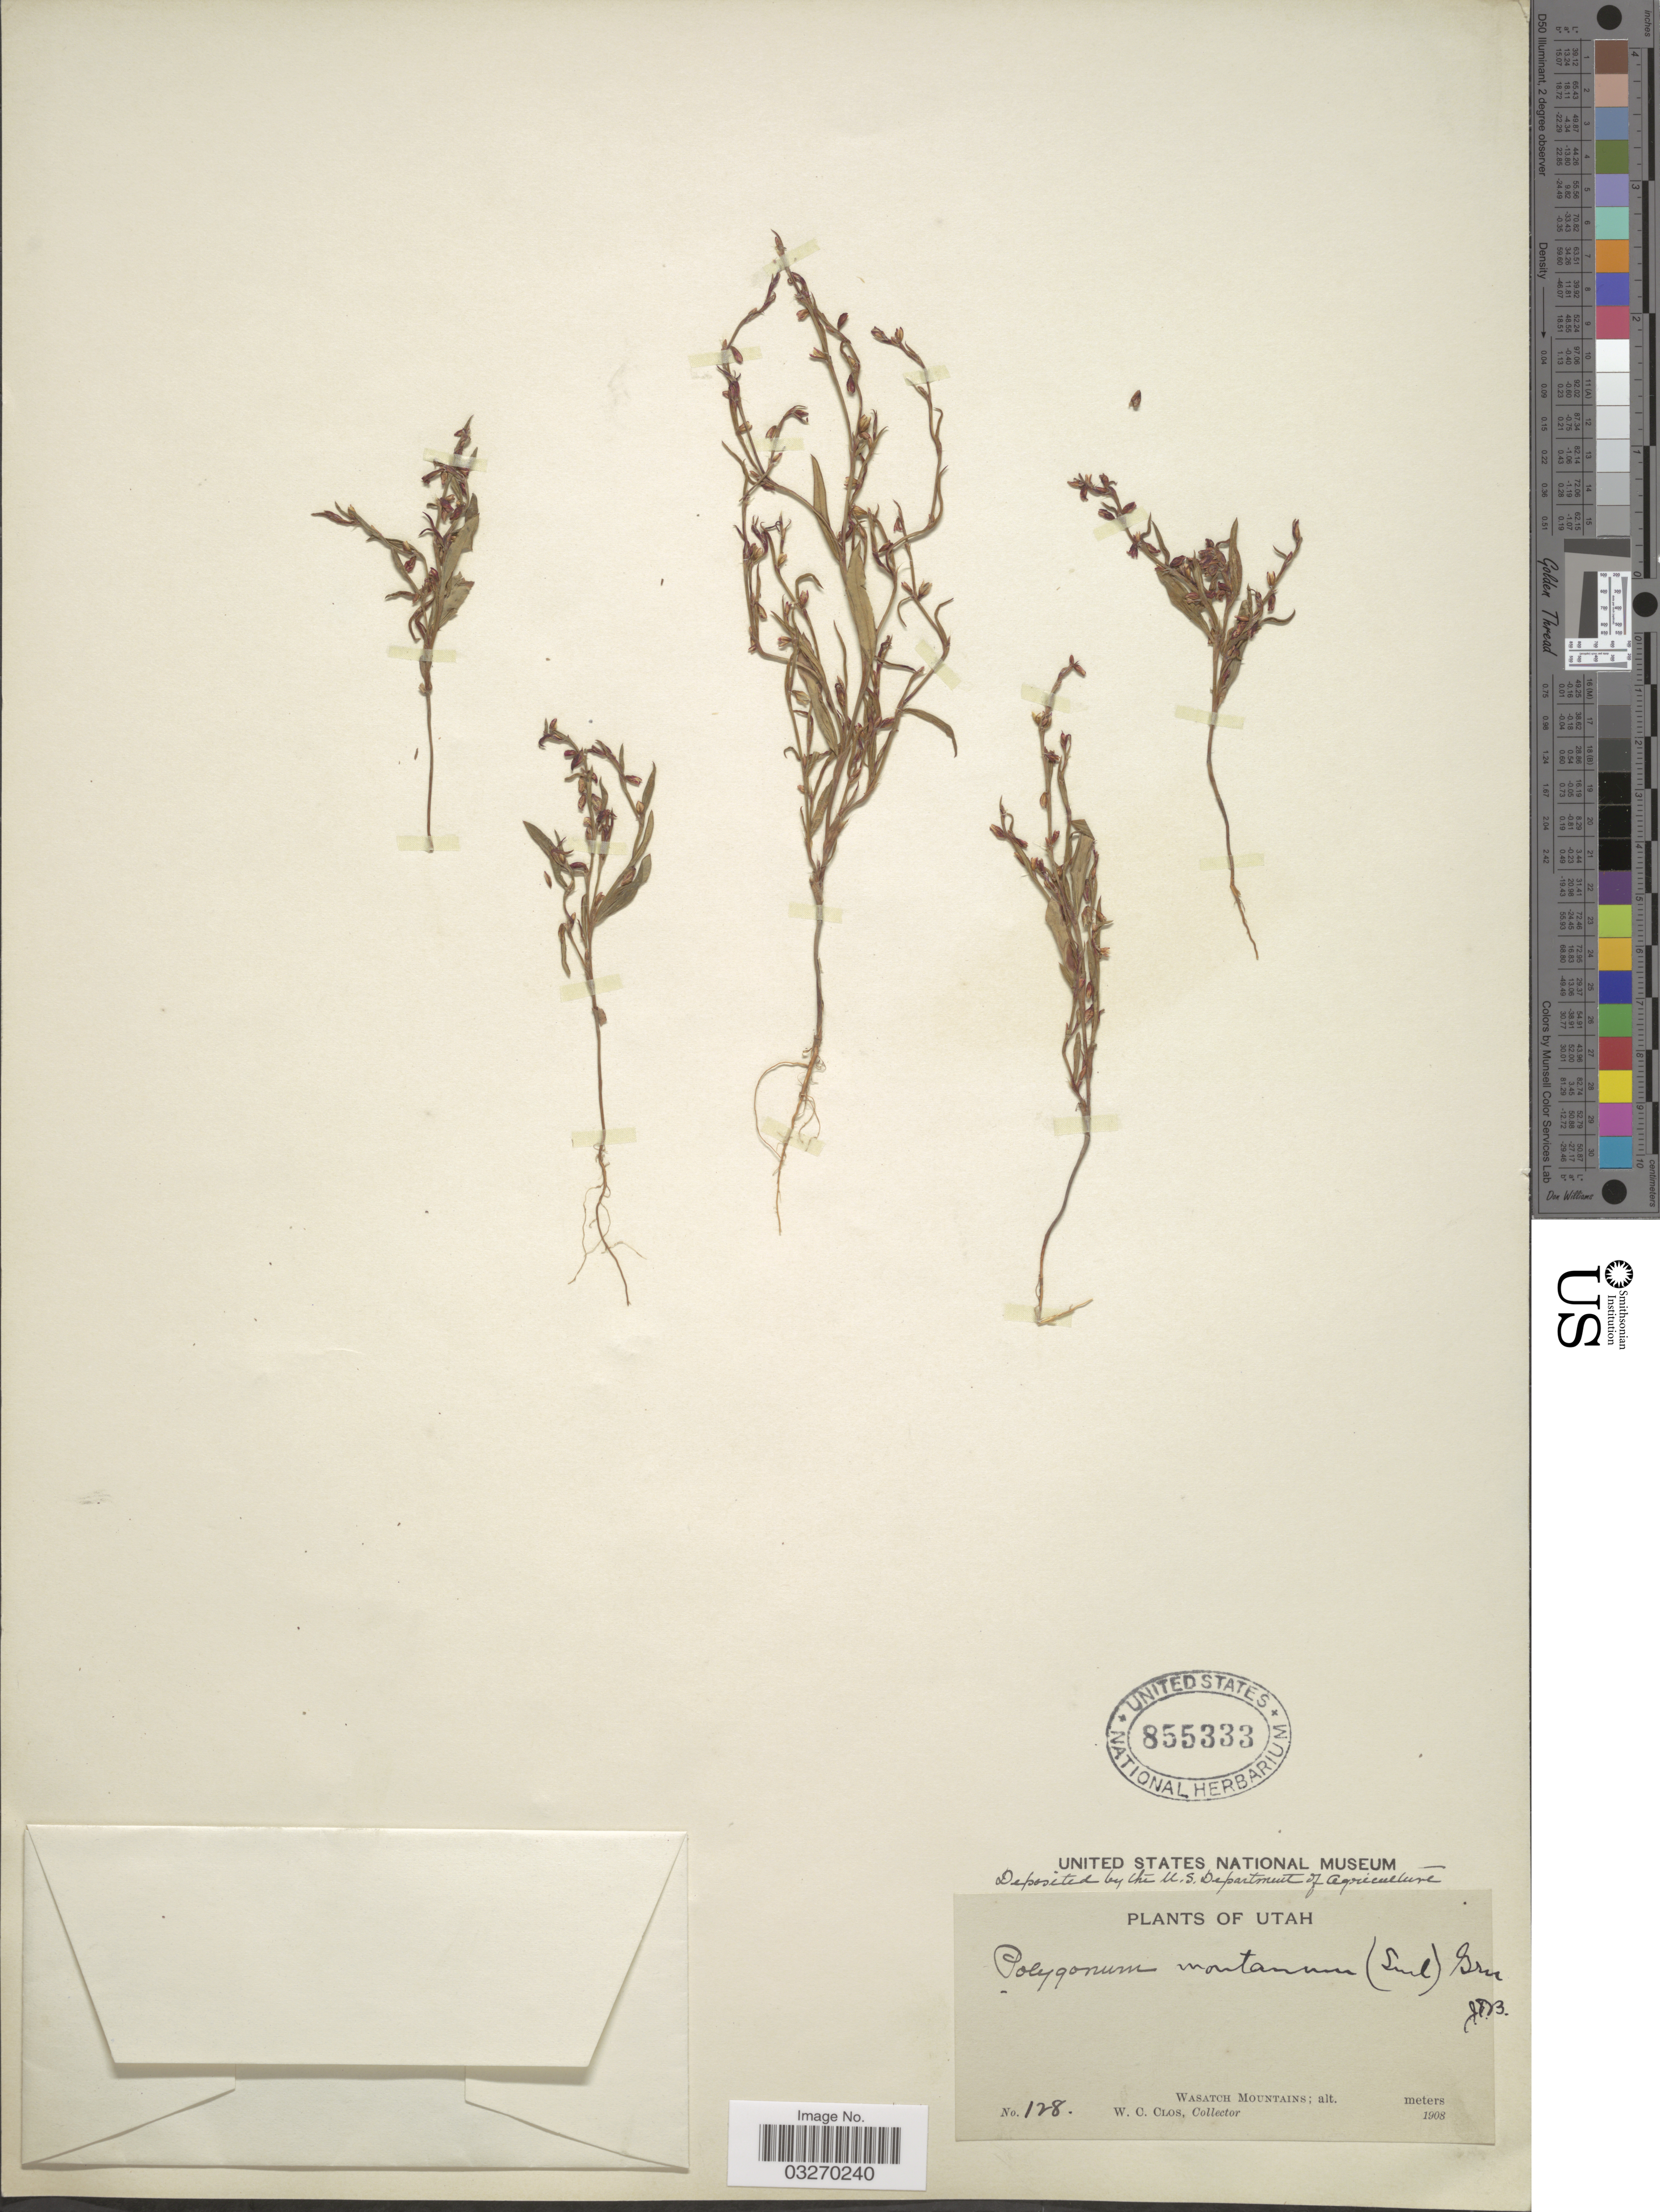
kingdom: Plantae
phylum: Tracheophyta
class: Magnoliopsida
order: Caryophyllales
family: Polygonaceae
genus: Polygonum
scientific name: Polygonum montanum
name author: (Small) S.W. Greene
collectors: W. C. Clos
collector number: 128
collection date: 1908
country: United States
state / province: Utah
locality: Wasatch Mountains.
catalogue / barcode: US 855333